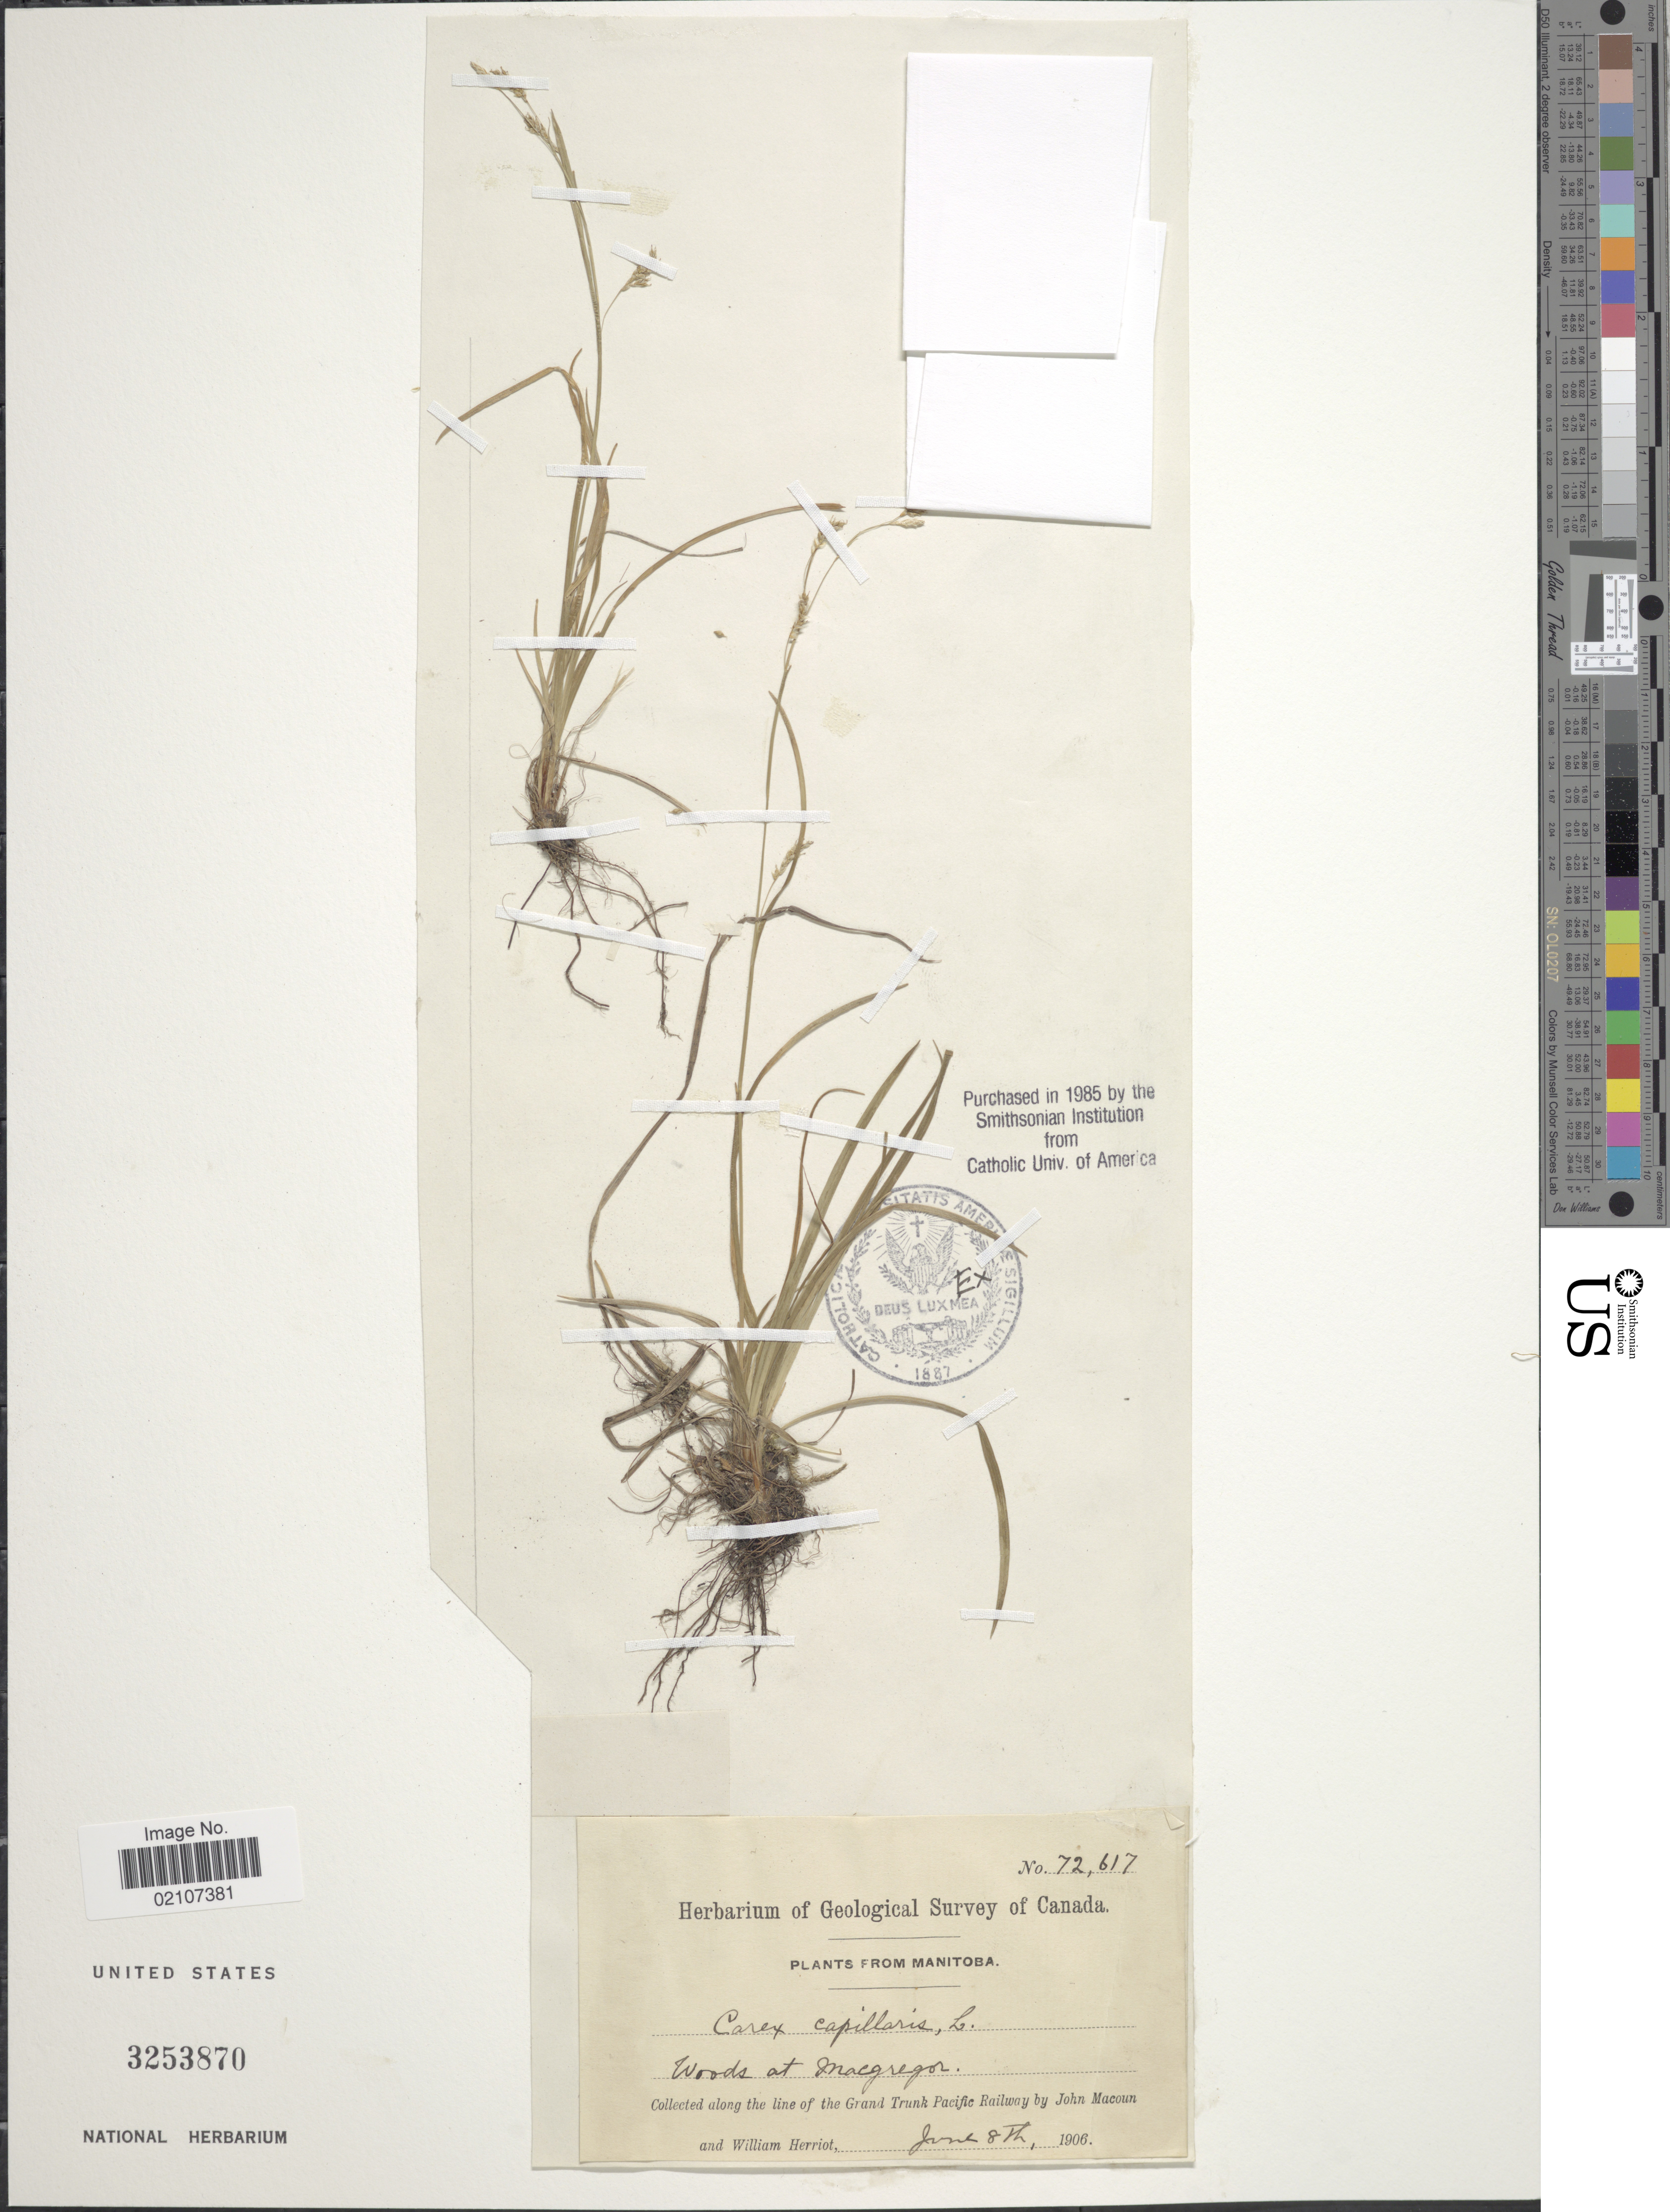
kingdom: Plantae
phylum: Tracheophyta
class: Liliopsida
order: Poales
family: Cyperaceae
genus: Carex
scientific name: Carex capillaris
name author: L.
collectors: J. Macoun & W. Herriot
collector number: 72617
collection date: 1906-06-08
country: Canada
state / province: Manitoba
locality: Woods at Macgregor, along the line the Grand Trunk Pacific Railway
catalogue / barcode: US 3253870